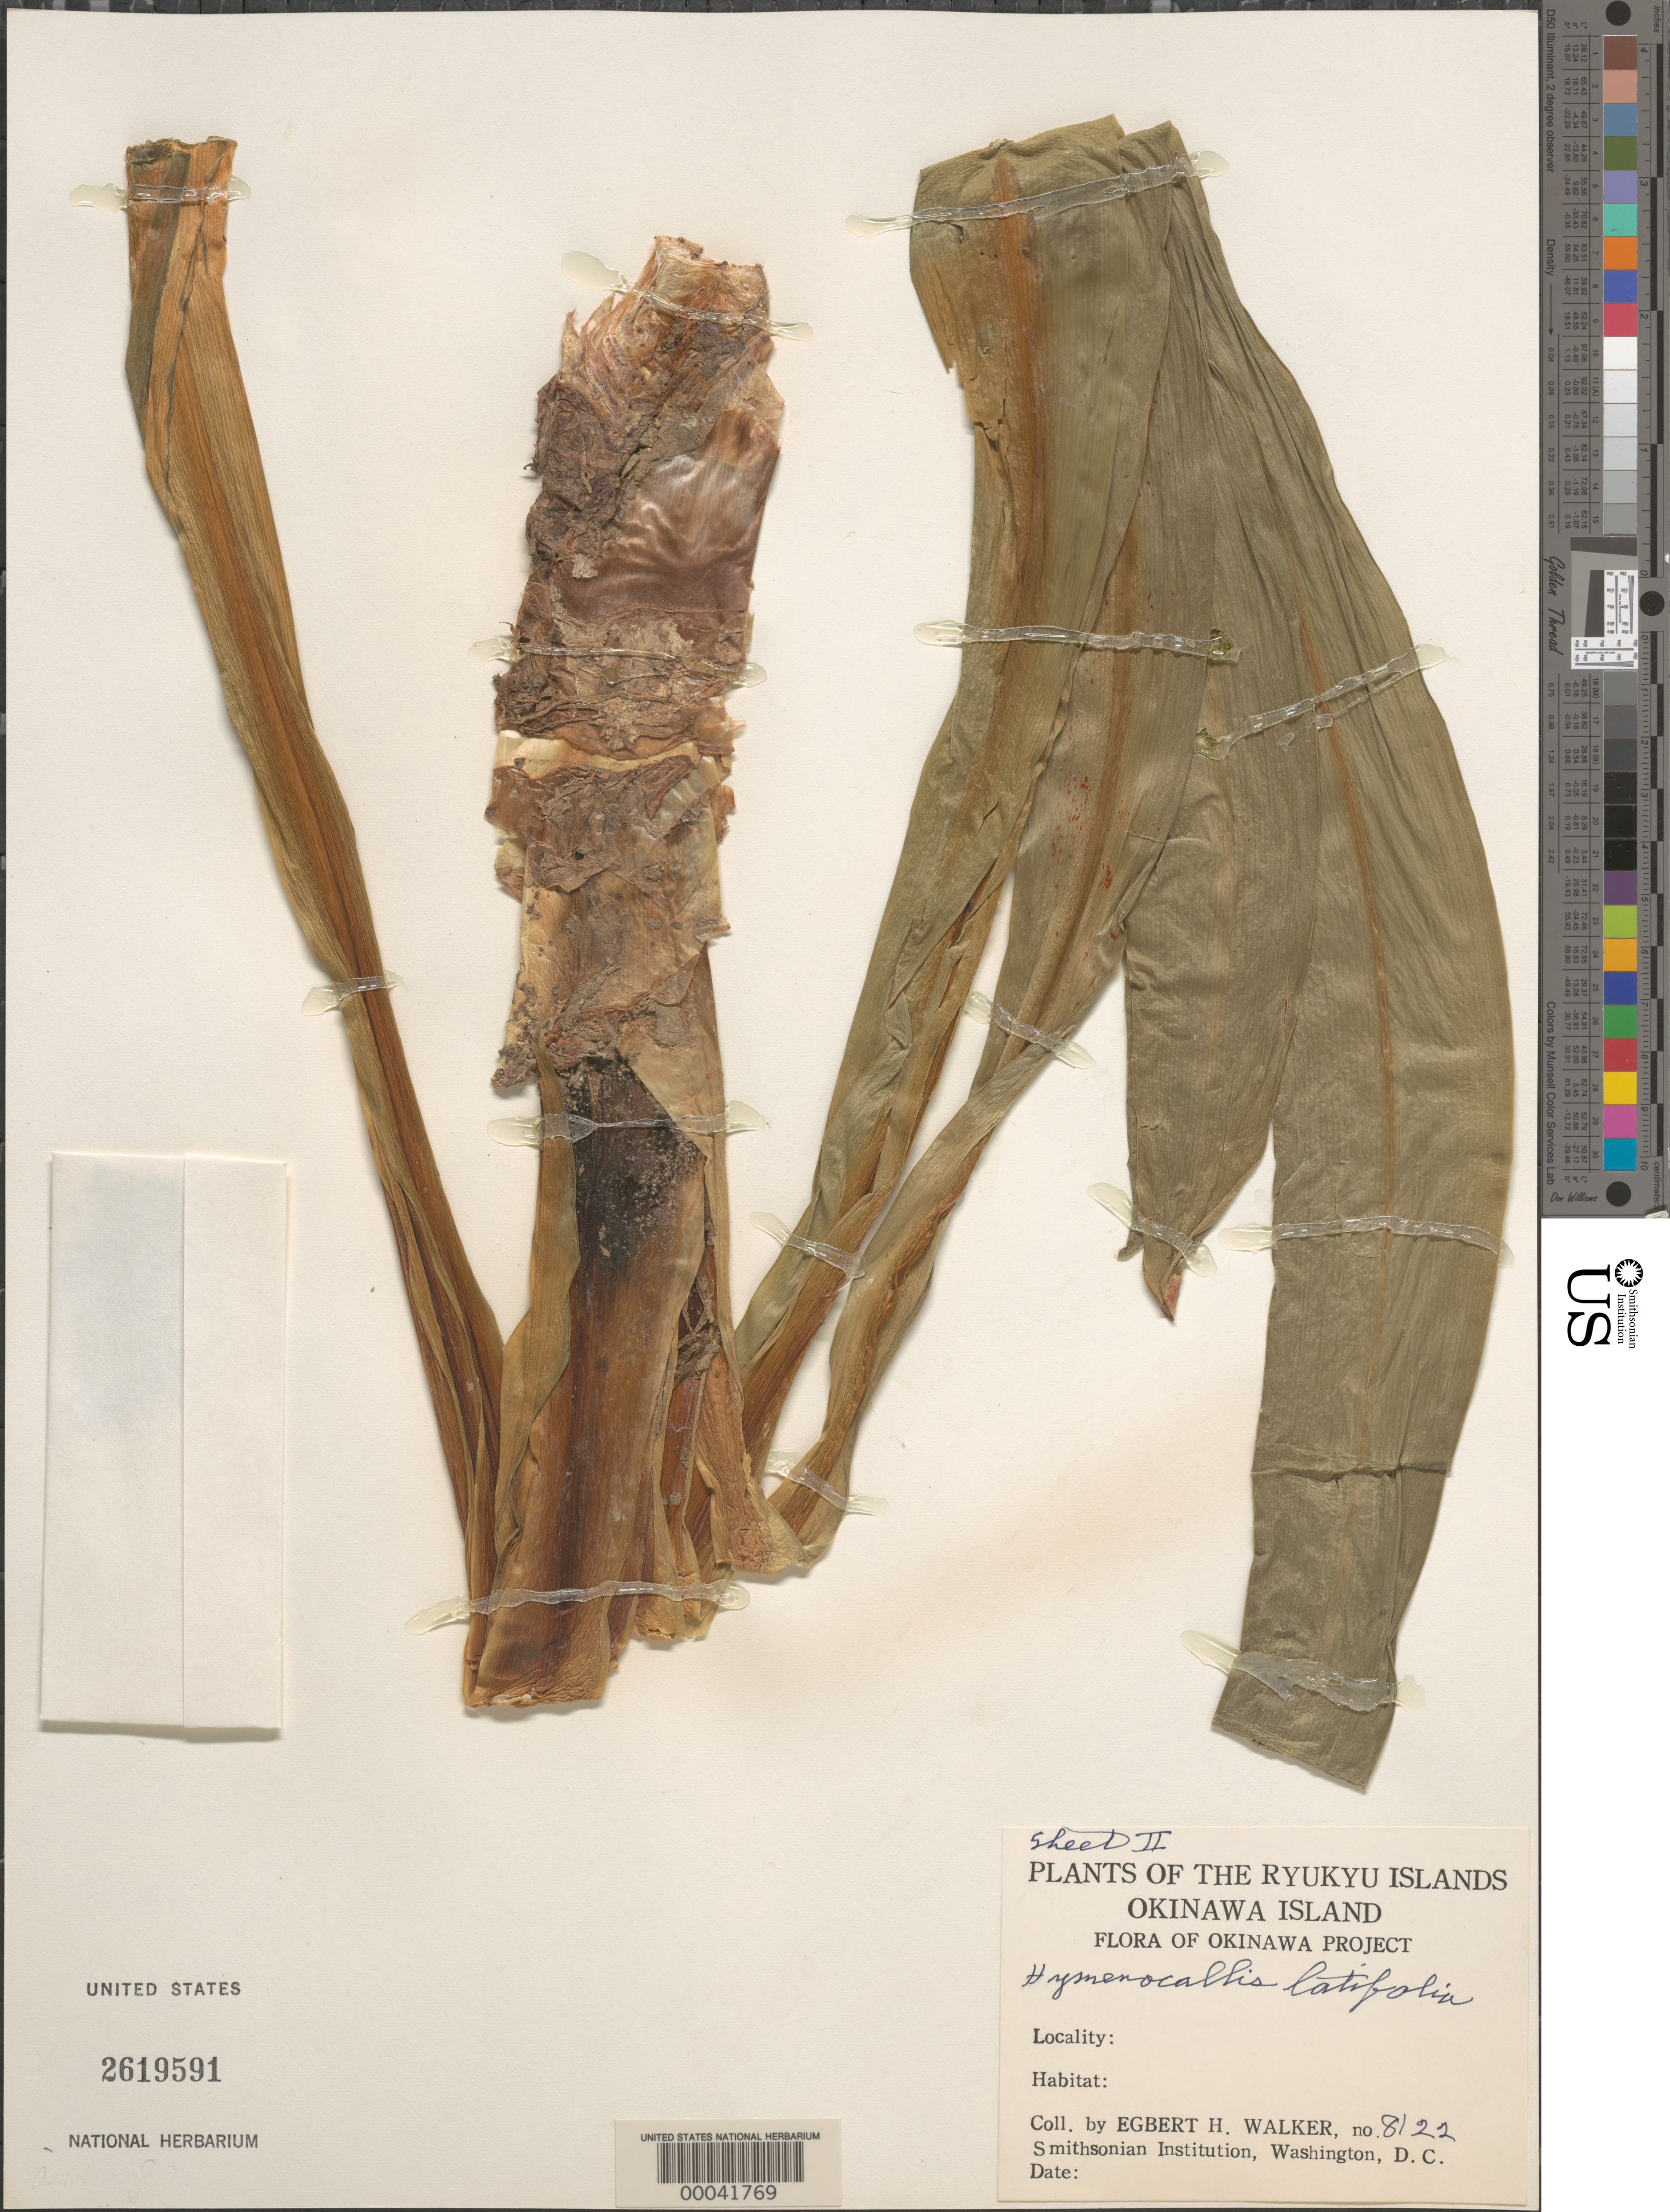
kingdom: Plantae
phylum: Tracheophyta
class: Liliopsida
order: Asparagales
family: Amaryllidaceae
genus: Hymenocallis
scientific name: Hymenocallis littoralis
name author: (Jacq.) Salisb.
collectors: E. H. Walker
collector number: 8122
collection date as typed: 17 Jun 1966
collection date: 1966-06-17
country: Japan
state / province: Okinawa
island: Okinawa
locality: Okinawa i., naha. tomari. near univ. of ryukyus [Okinawa Is.]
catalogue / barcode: US 2619591